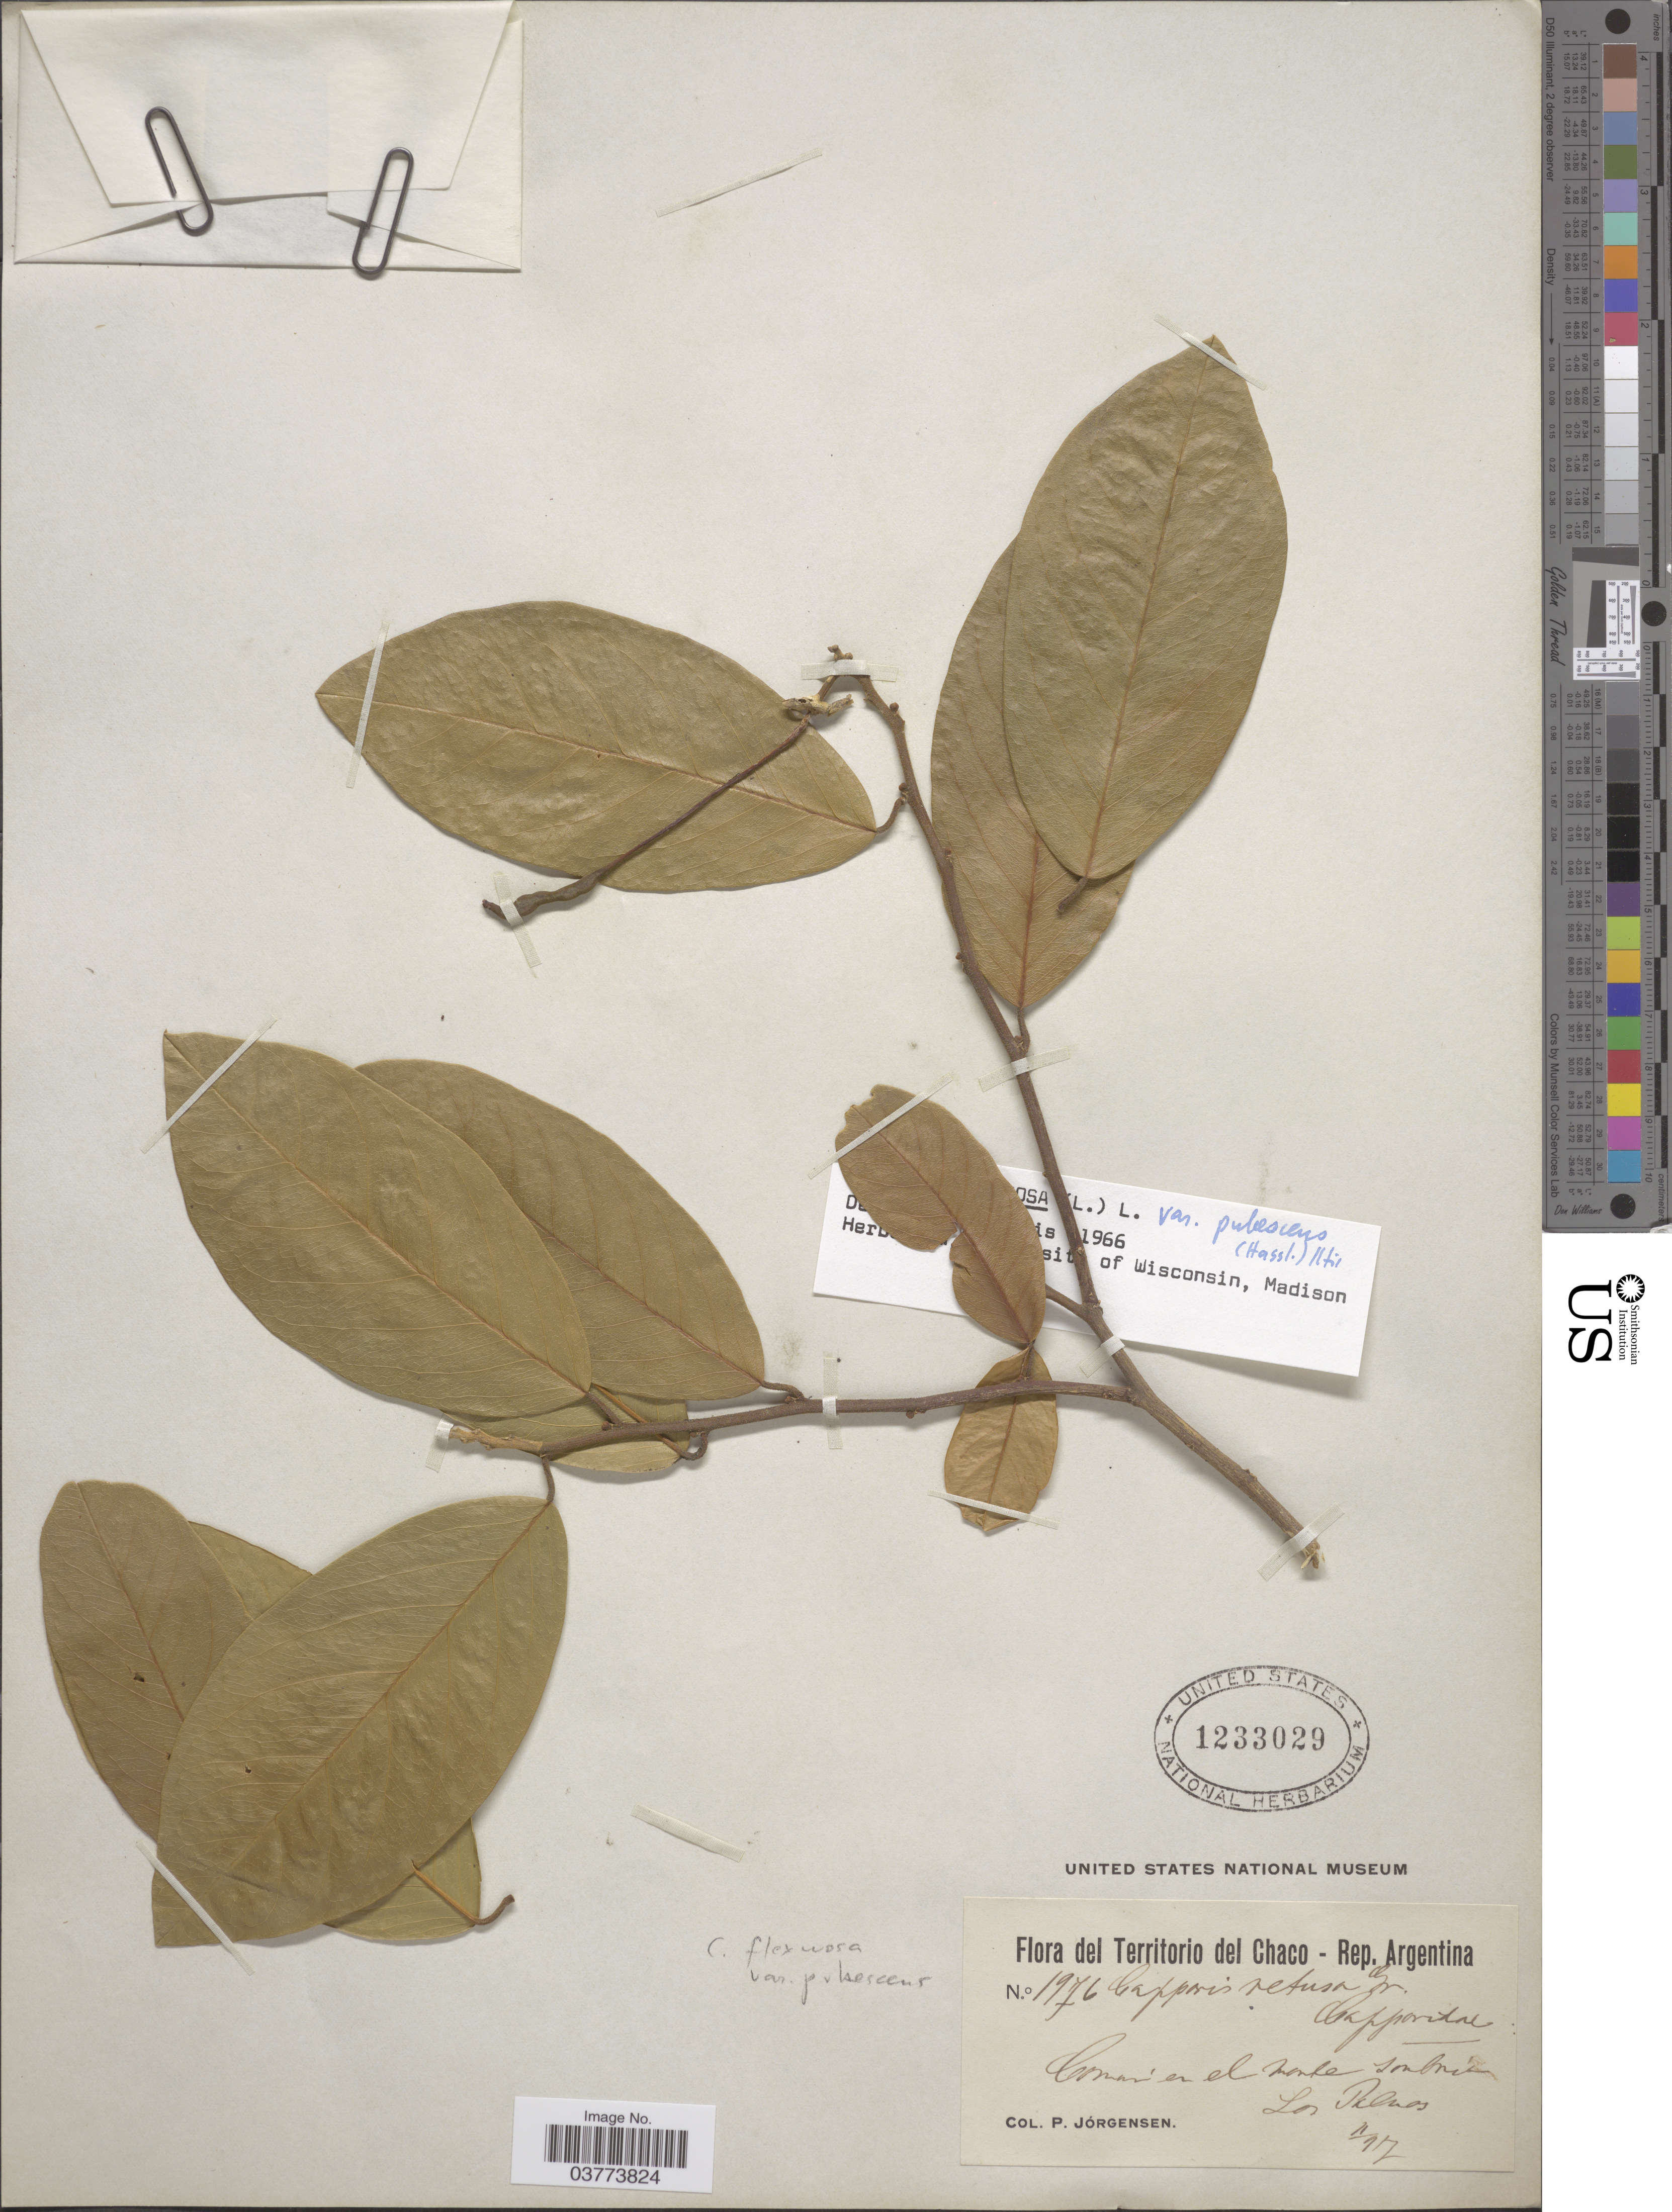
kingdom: Plantae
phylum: Tracheophyta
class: Magnoliopsida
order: Brassicales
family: Capparaceae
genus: Cynophalla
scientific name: Cynophalla flexuosa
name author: (L.) J. Presl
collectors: P. Jörgensen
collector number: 1976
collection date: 1917-11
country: Argentina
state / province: Chaco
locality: Comun en el monte sombre. Los Palmas.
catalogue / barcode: US 1233029